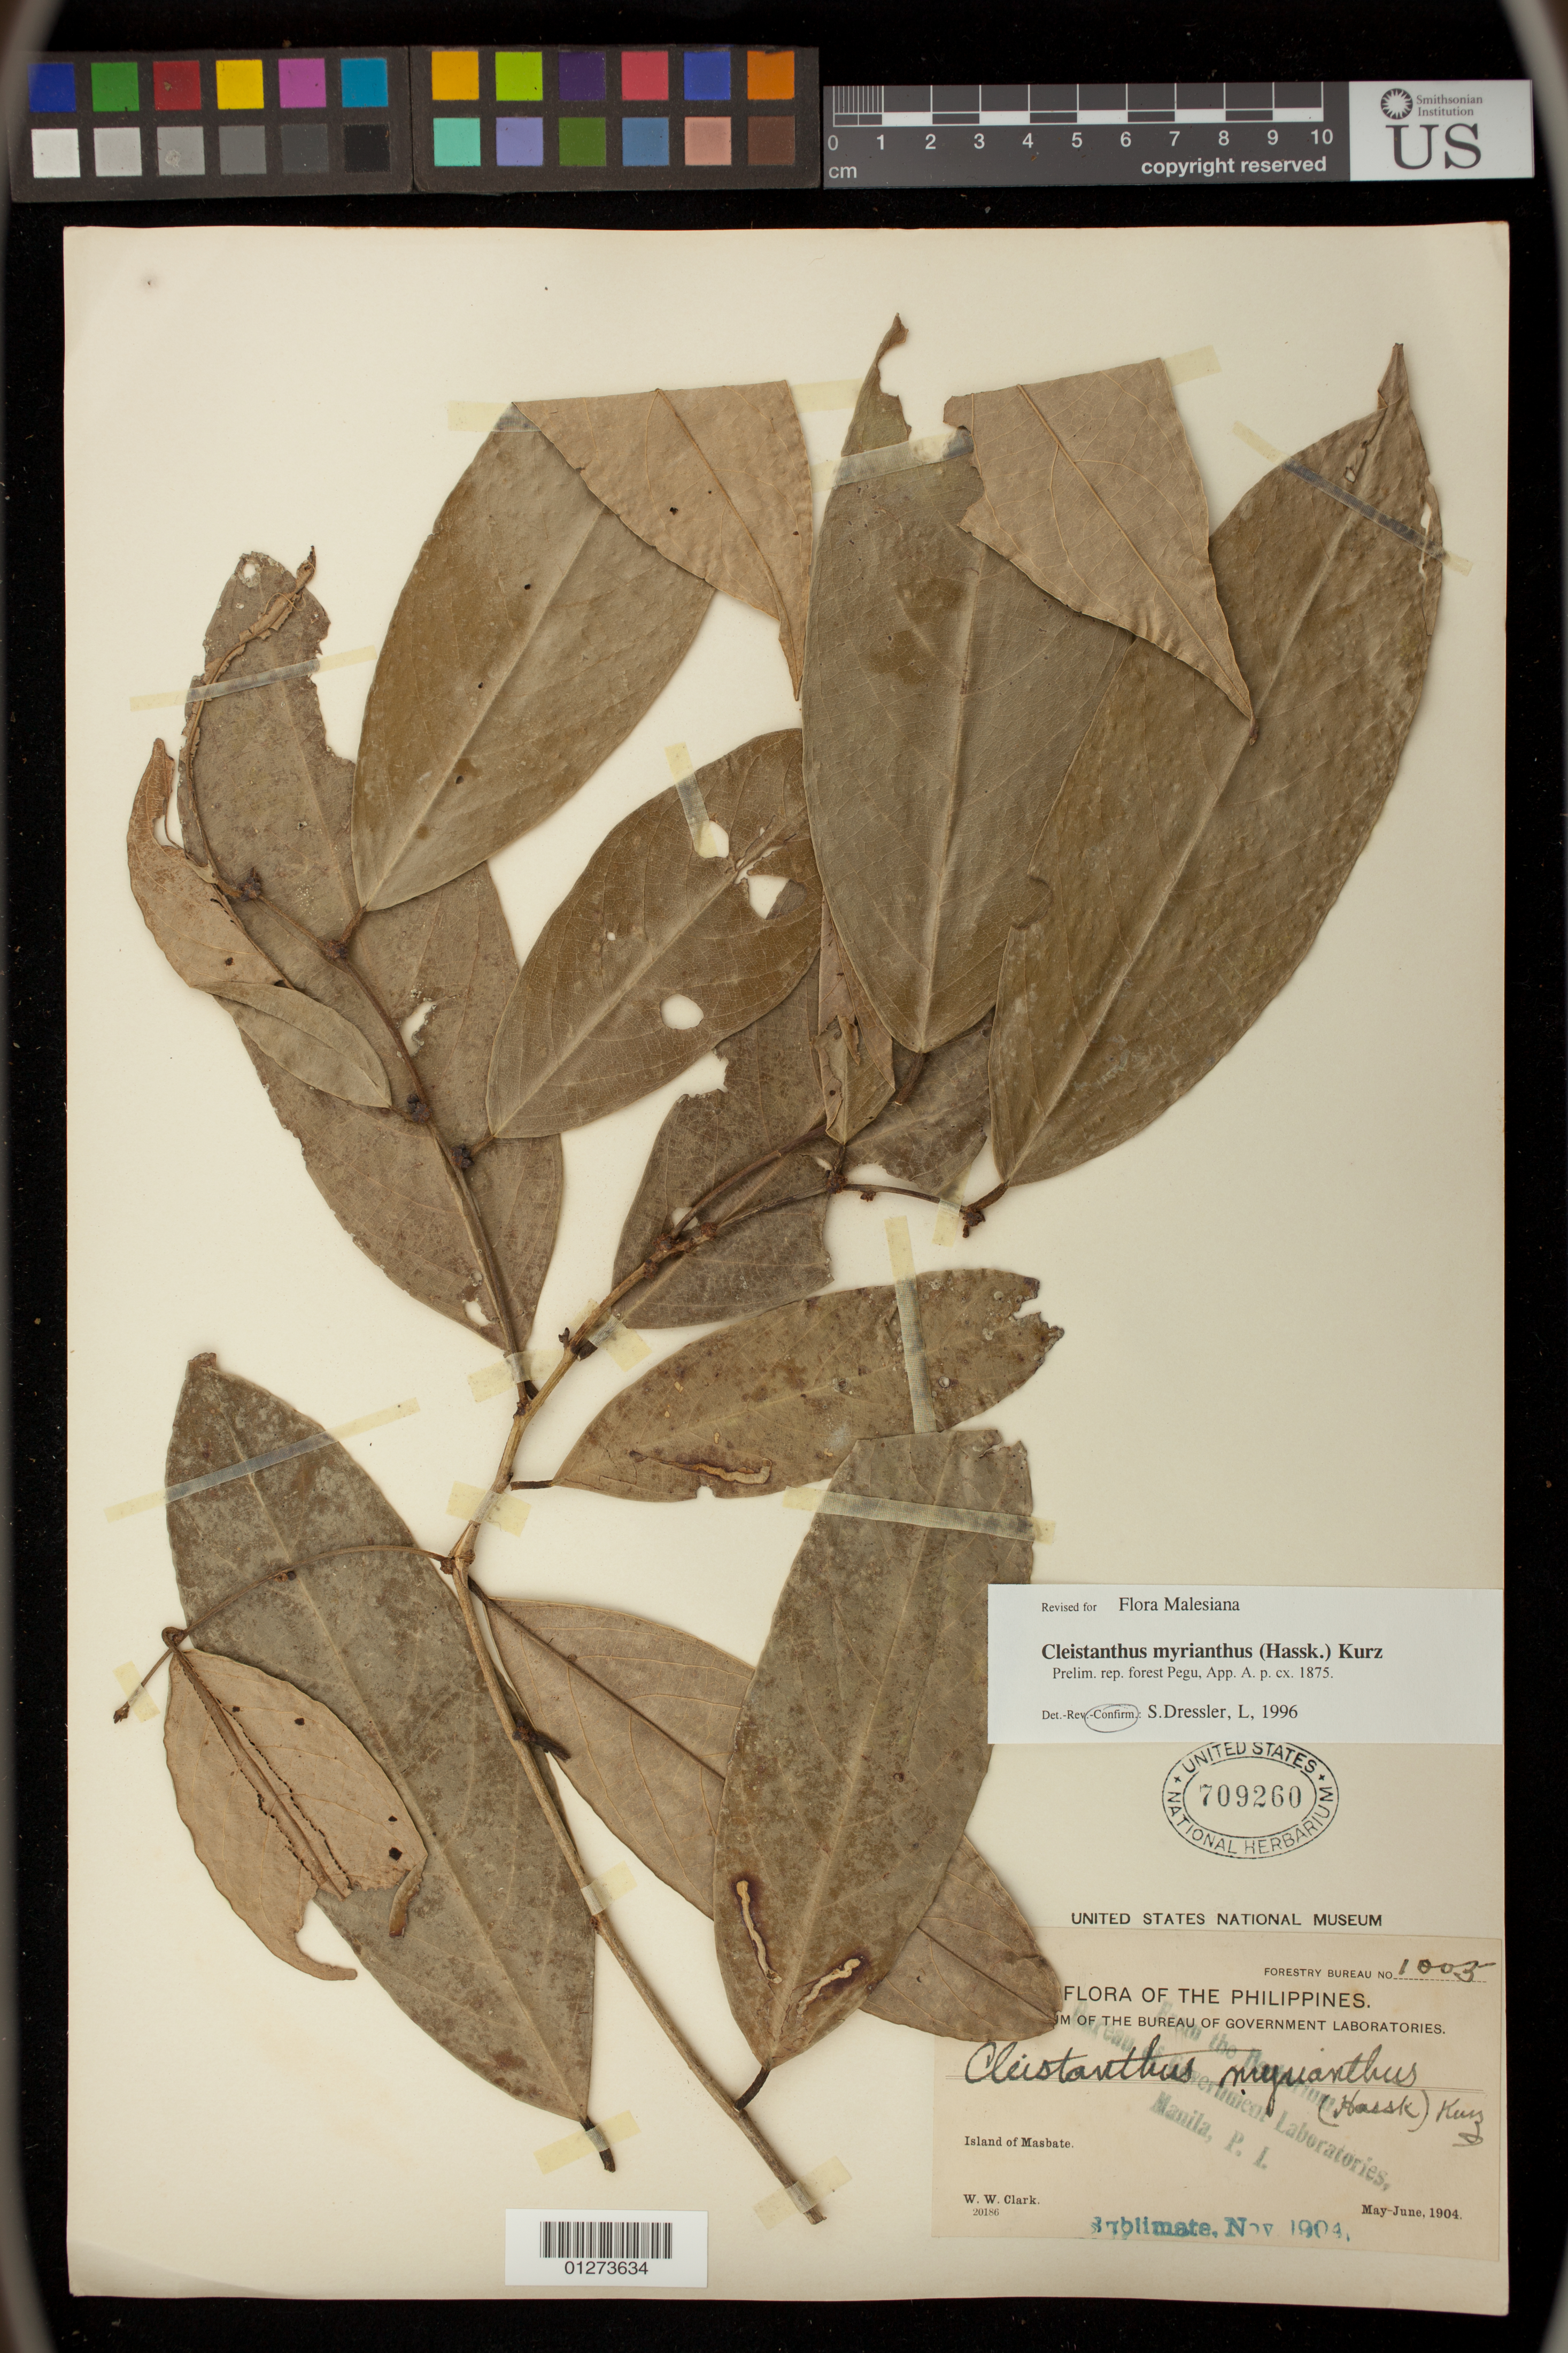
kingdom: Plantae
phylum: Tracheophyta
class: Magnoliopsida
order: Malpighiales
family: Phyllanthaceae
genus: Cleistanthus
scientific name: Cleistanthus myrianthus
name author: (Hassk.) Kurz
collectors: W. W. Clark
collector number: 20186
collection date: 1904-05/1904-06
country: Philippines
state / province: Bicol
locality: Island of Masbate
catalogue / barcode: US 709260